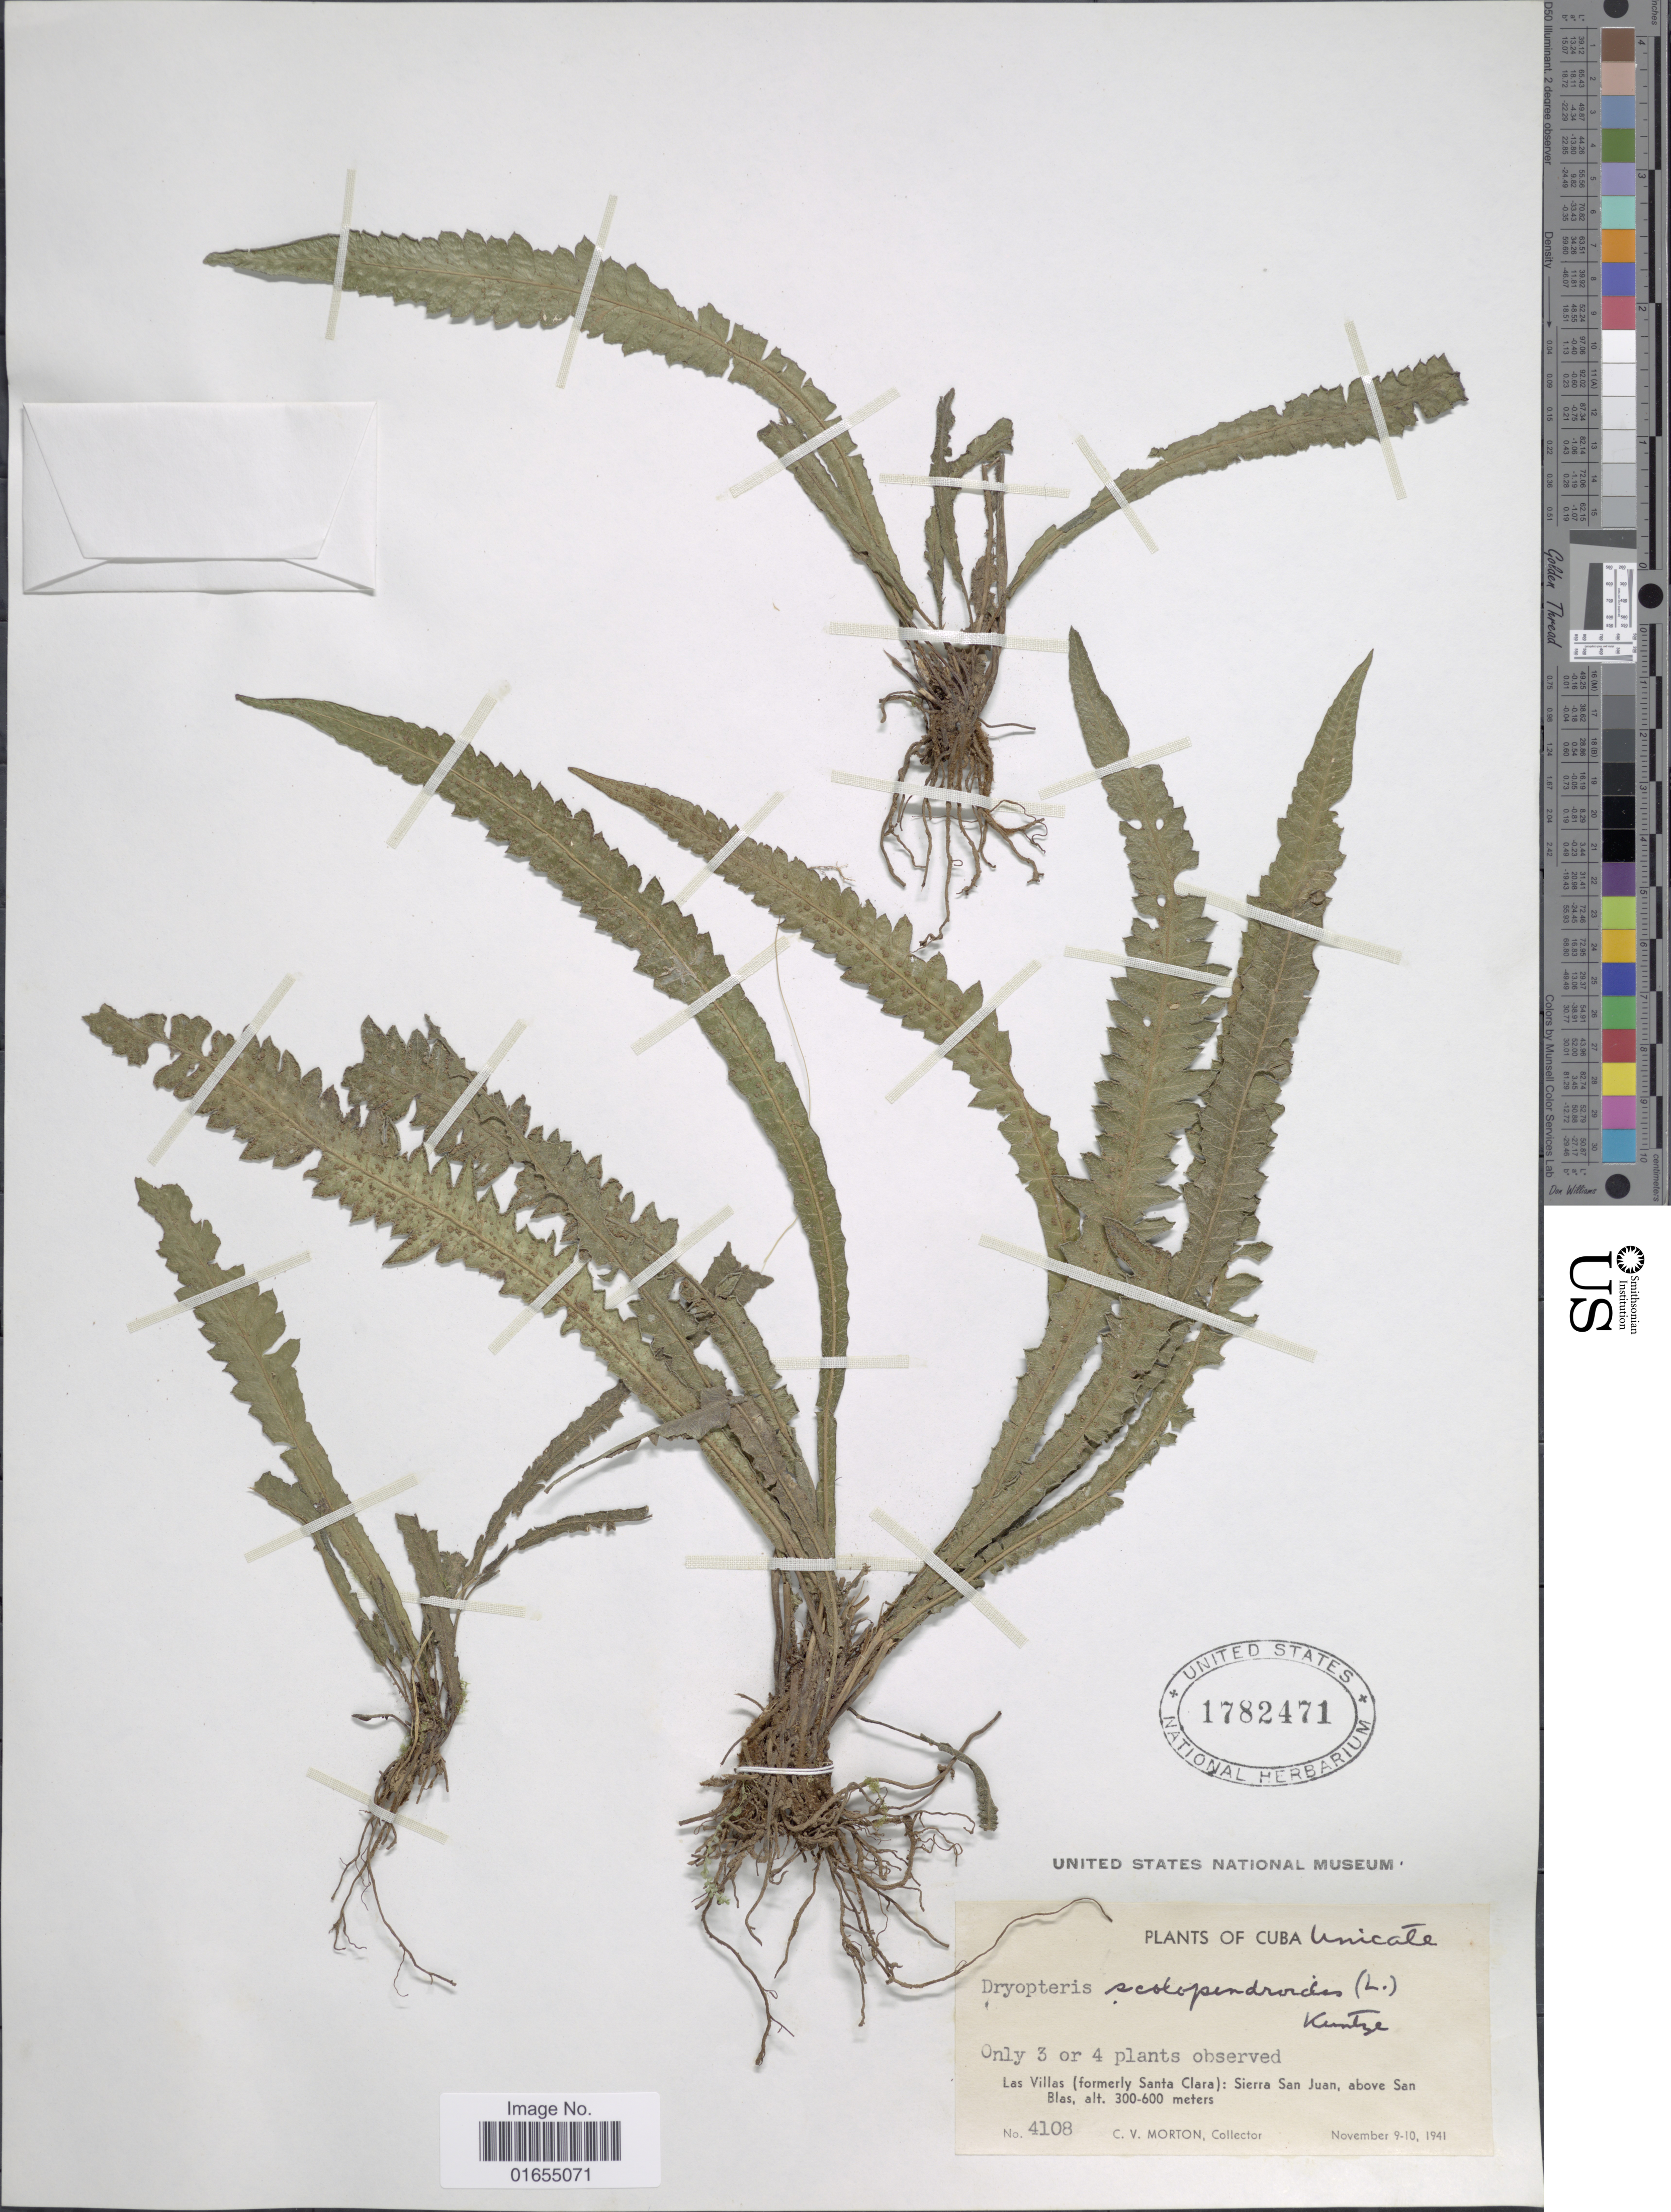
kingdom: Plantae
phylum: Tracheophyta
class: Polypodiopsida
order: Polypodiales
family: Thelypteridaceae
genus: Goniopteris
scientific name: Goniopteris scolopendrioides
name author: (L.) C. Presl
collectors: C. V. Morton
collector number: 4108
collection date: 1941-11-09/1941-11-10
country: Cuba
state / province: Las Villas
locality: Sierra San Juan, above San Blas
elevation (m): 300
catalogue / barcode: US 1782471